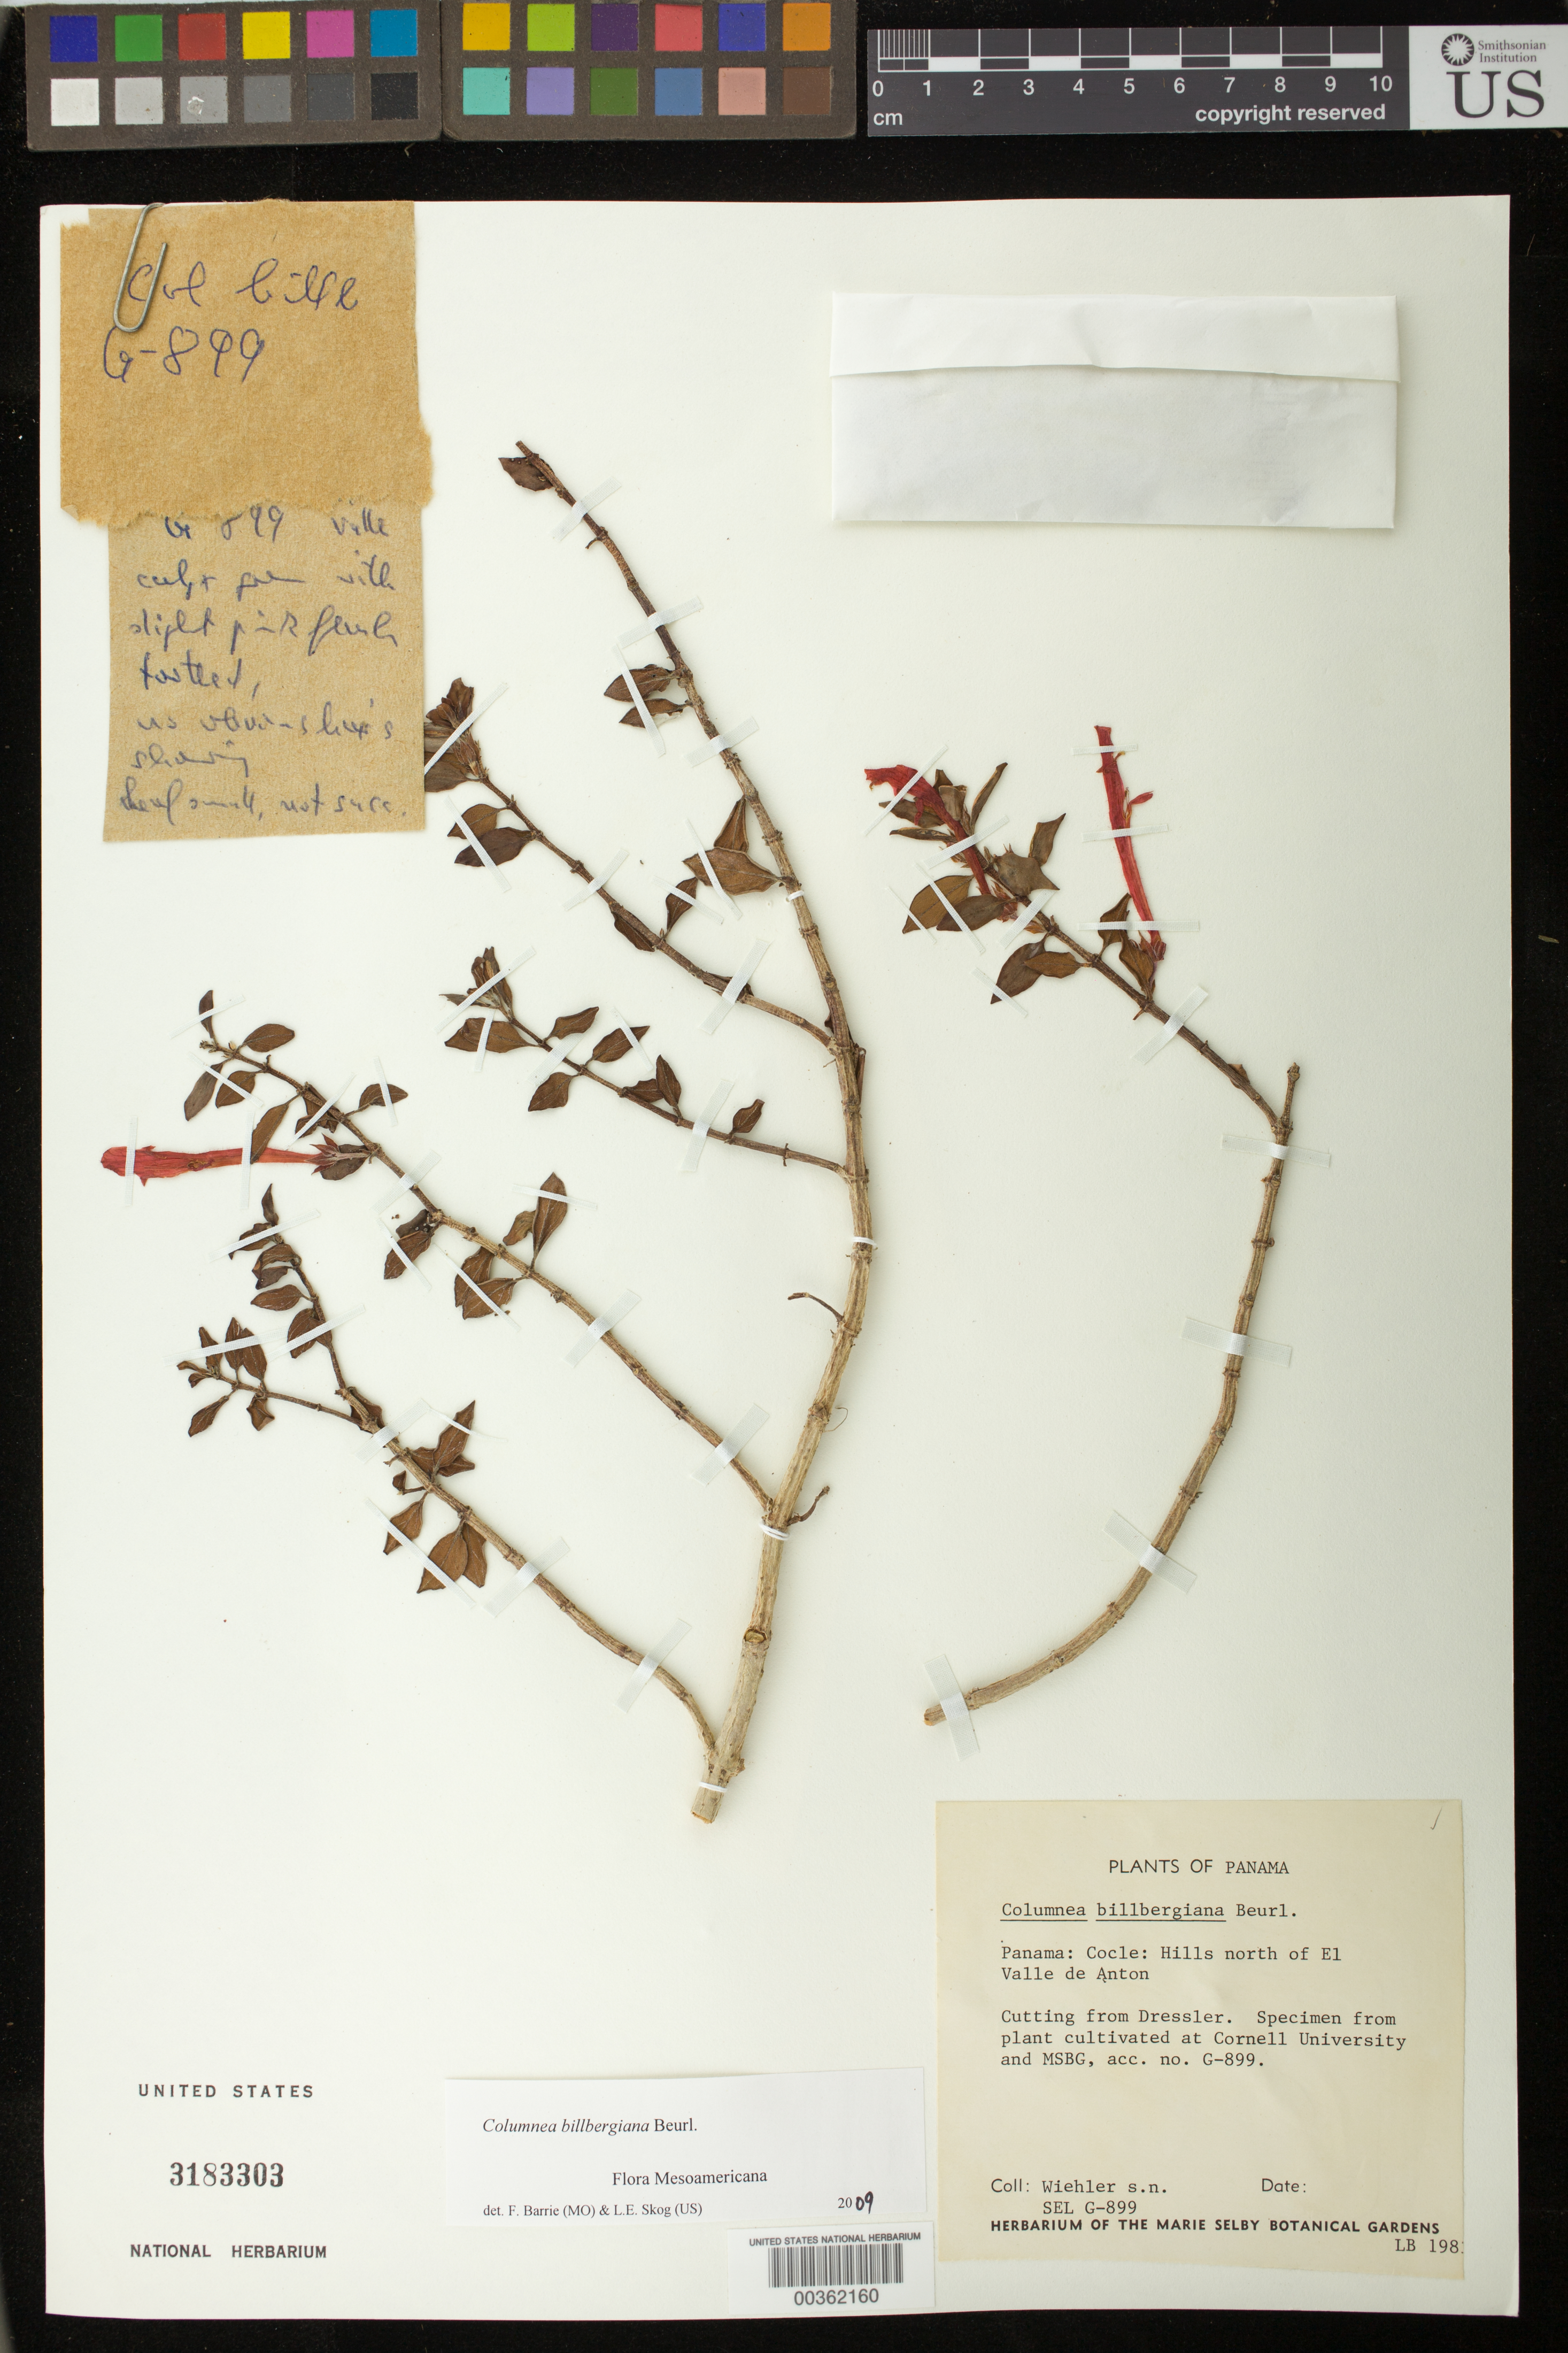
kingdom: Plantae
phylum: Tracheophyta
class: Magnoliopsida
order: Lamiales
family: Gesneriaceae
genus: Columnea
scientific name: Columnea billbergiana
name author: Beurl.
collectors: H. J. Wiehler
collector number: s.n. [G-899]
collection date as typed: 198-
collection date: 1980/1989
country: Panama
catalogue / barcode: US 3183303